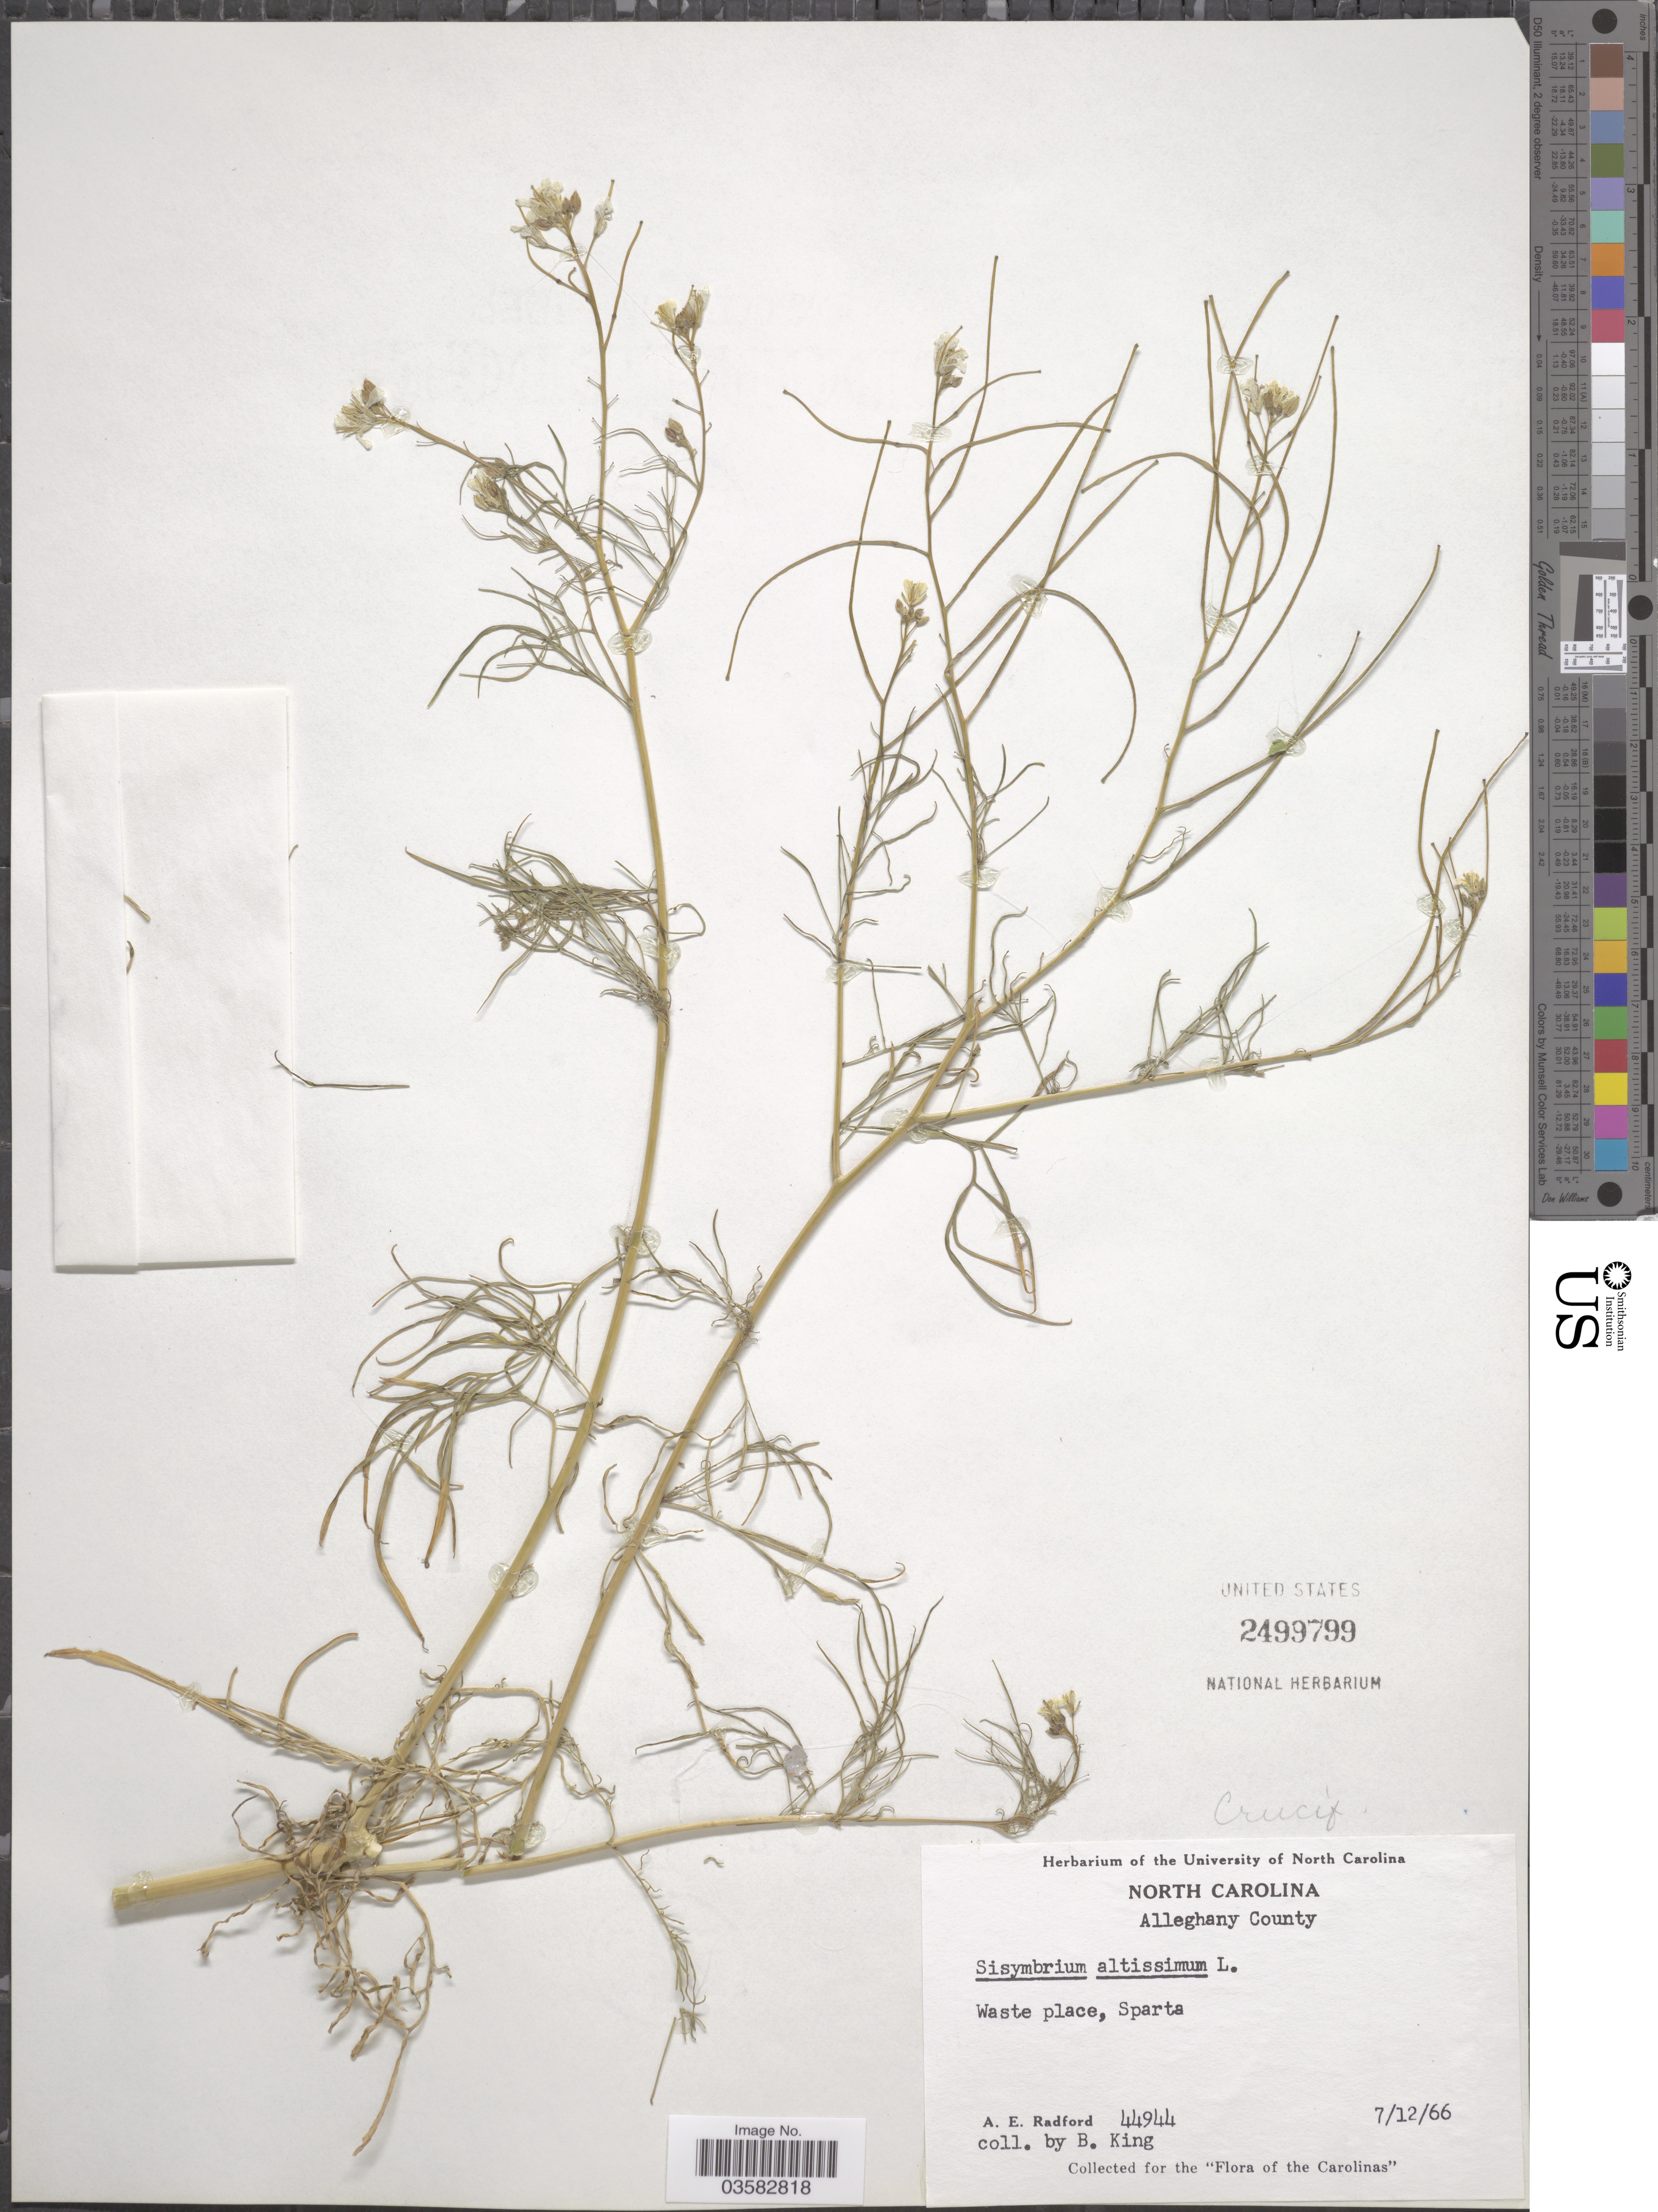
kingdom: Plantae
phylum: Tracheophyta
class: Magnoliopsida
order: Brassicales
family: Brassicaceae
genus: Sisymbrium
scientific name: Sisymbrium altissimum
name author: L.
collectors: A. E. Radford & B. King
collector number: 44944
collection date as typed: Transcribed d/m/y: 12/7/66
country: United States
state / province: North Carolina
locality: Alleghany County. Waste place, Sparta.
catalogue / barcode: US 2499799